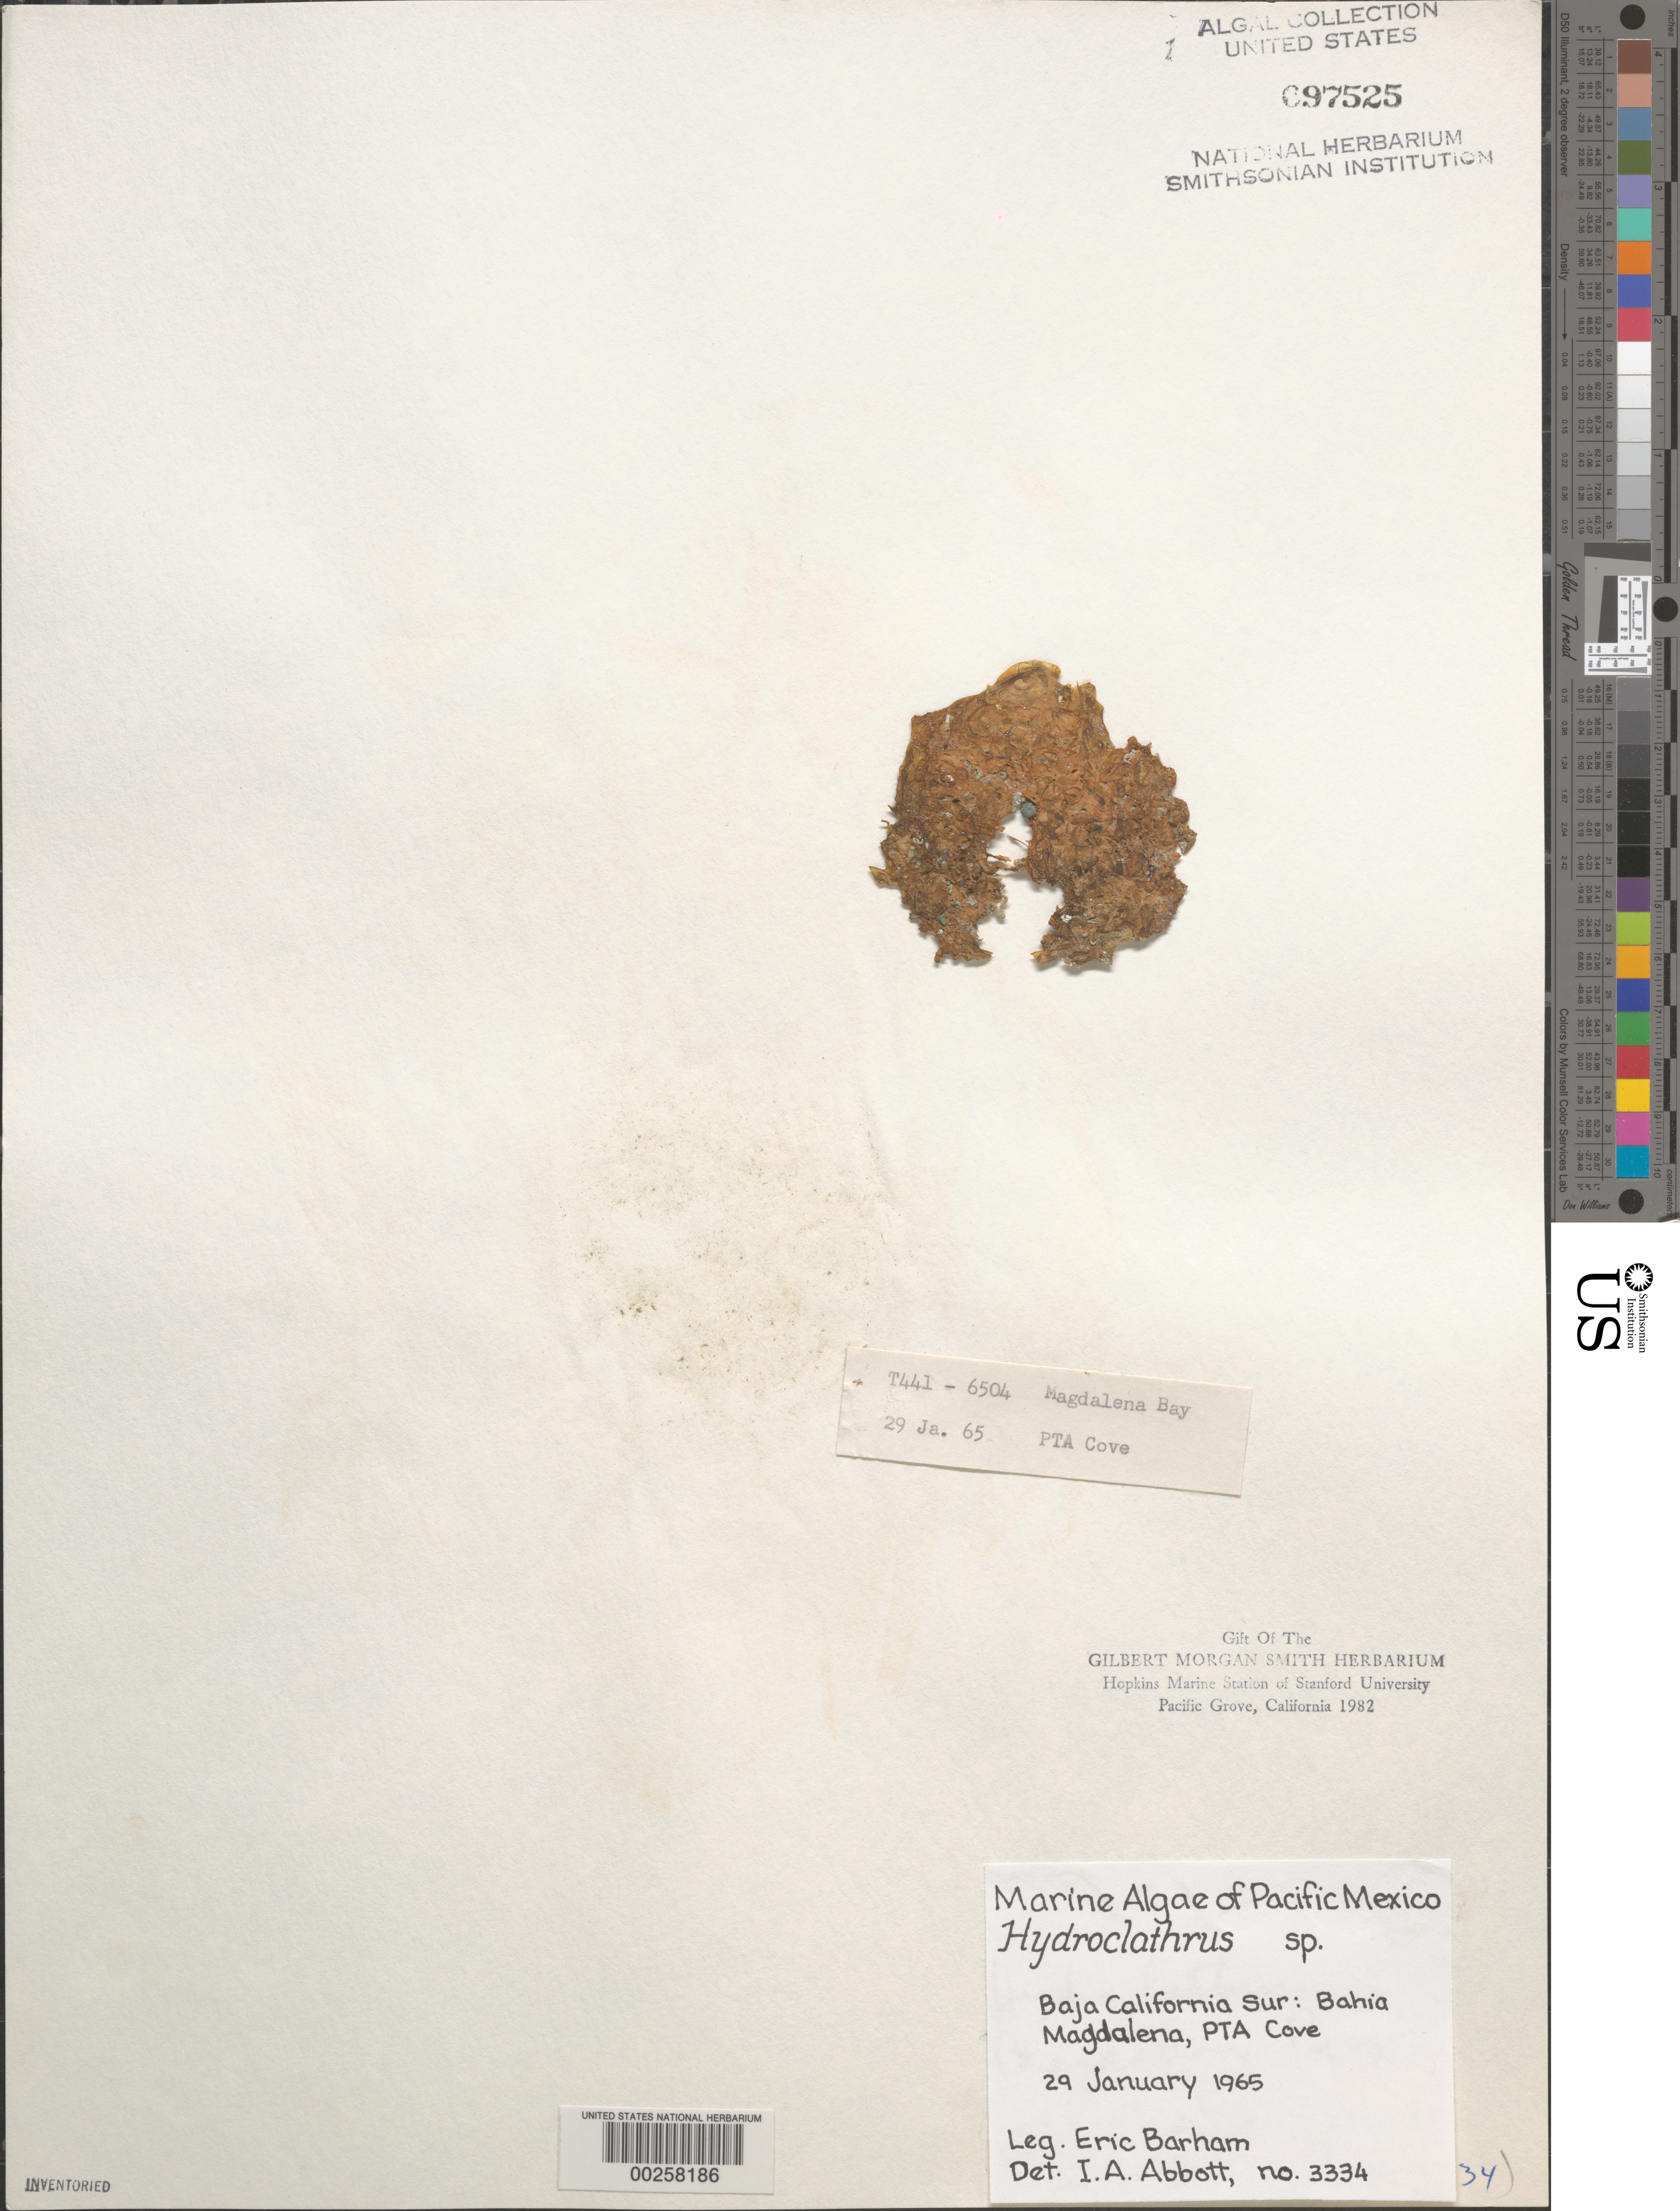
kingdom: Chromista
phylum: Ochrophyta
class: Phaeophyceae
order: Scytosiphonales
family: Scytosiphonaceae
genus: Hydroclathrus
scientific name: Hydroclathrus sp.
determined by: Abbott, Isabella A.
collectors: E. Barham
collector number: IAA 3334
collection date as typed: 29 Jan 1965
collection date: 1965-01-29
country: Mexico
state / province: Baja California Sur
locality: Bahia Magdalena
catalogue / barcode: US 97525